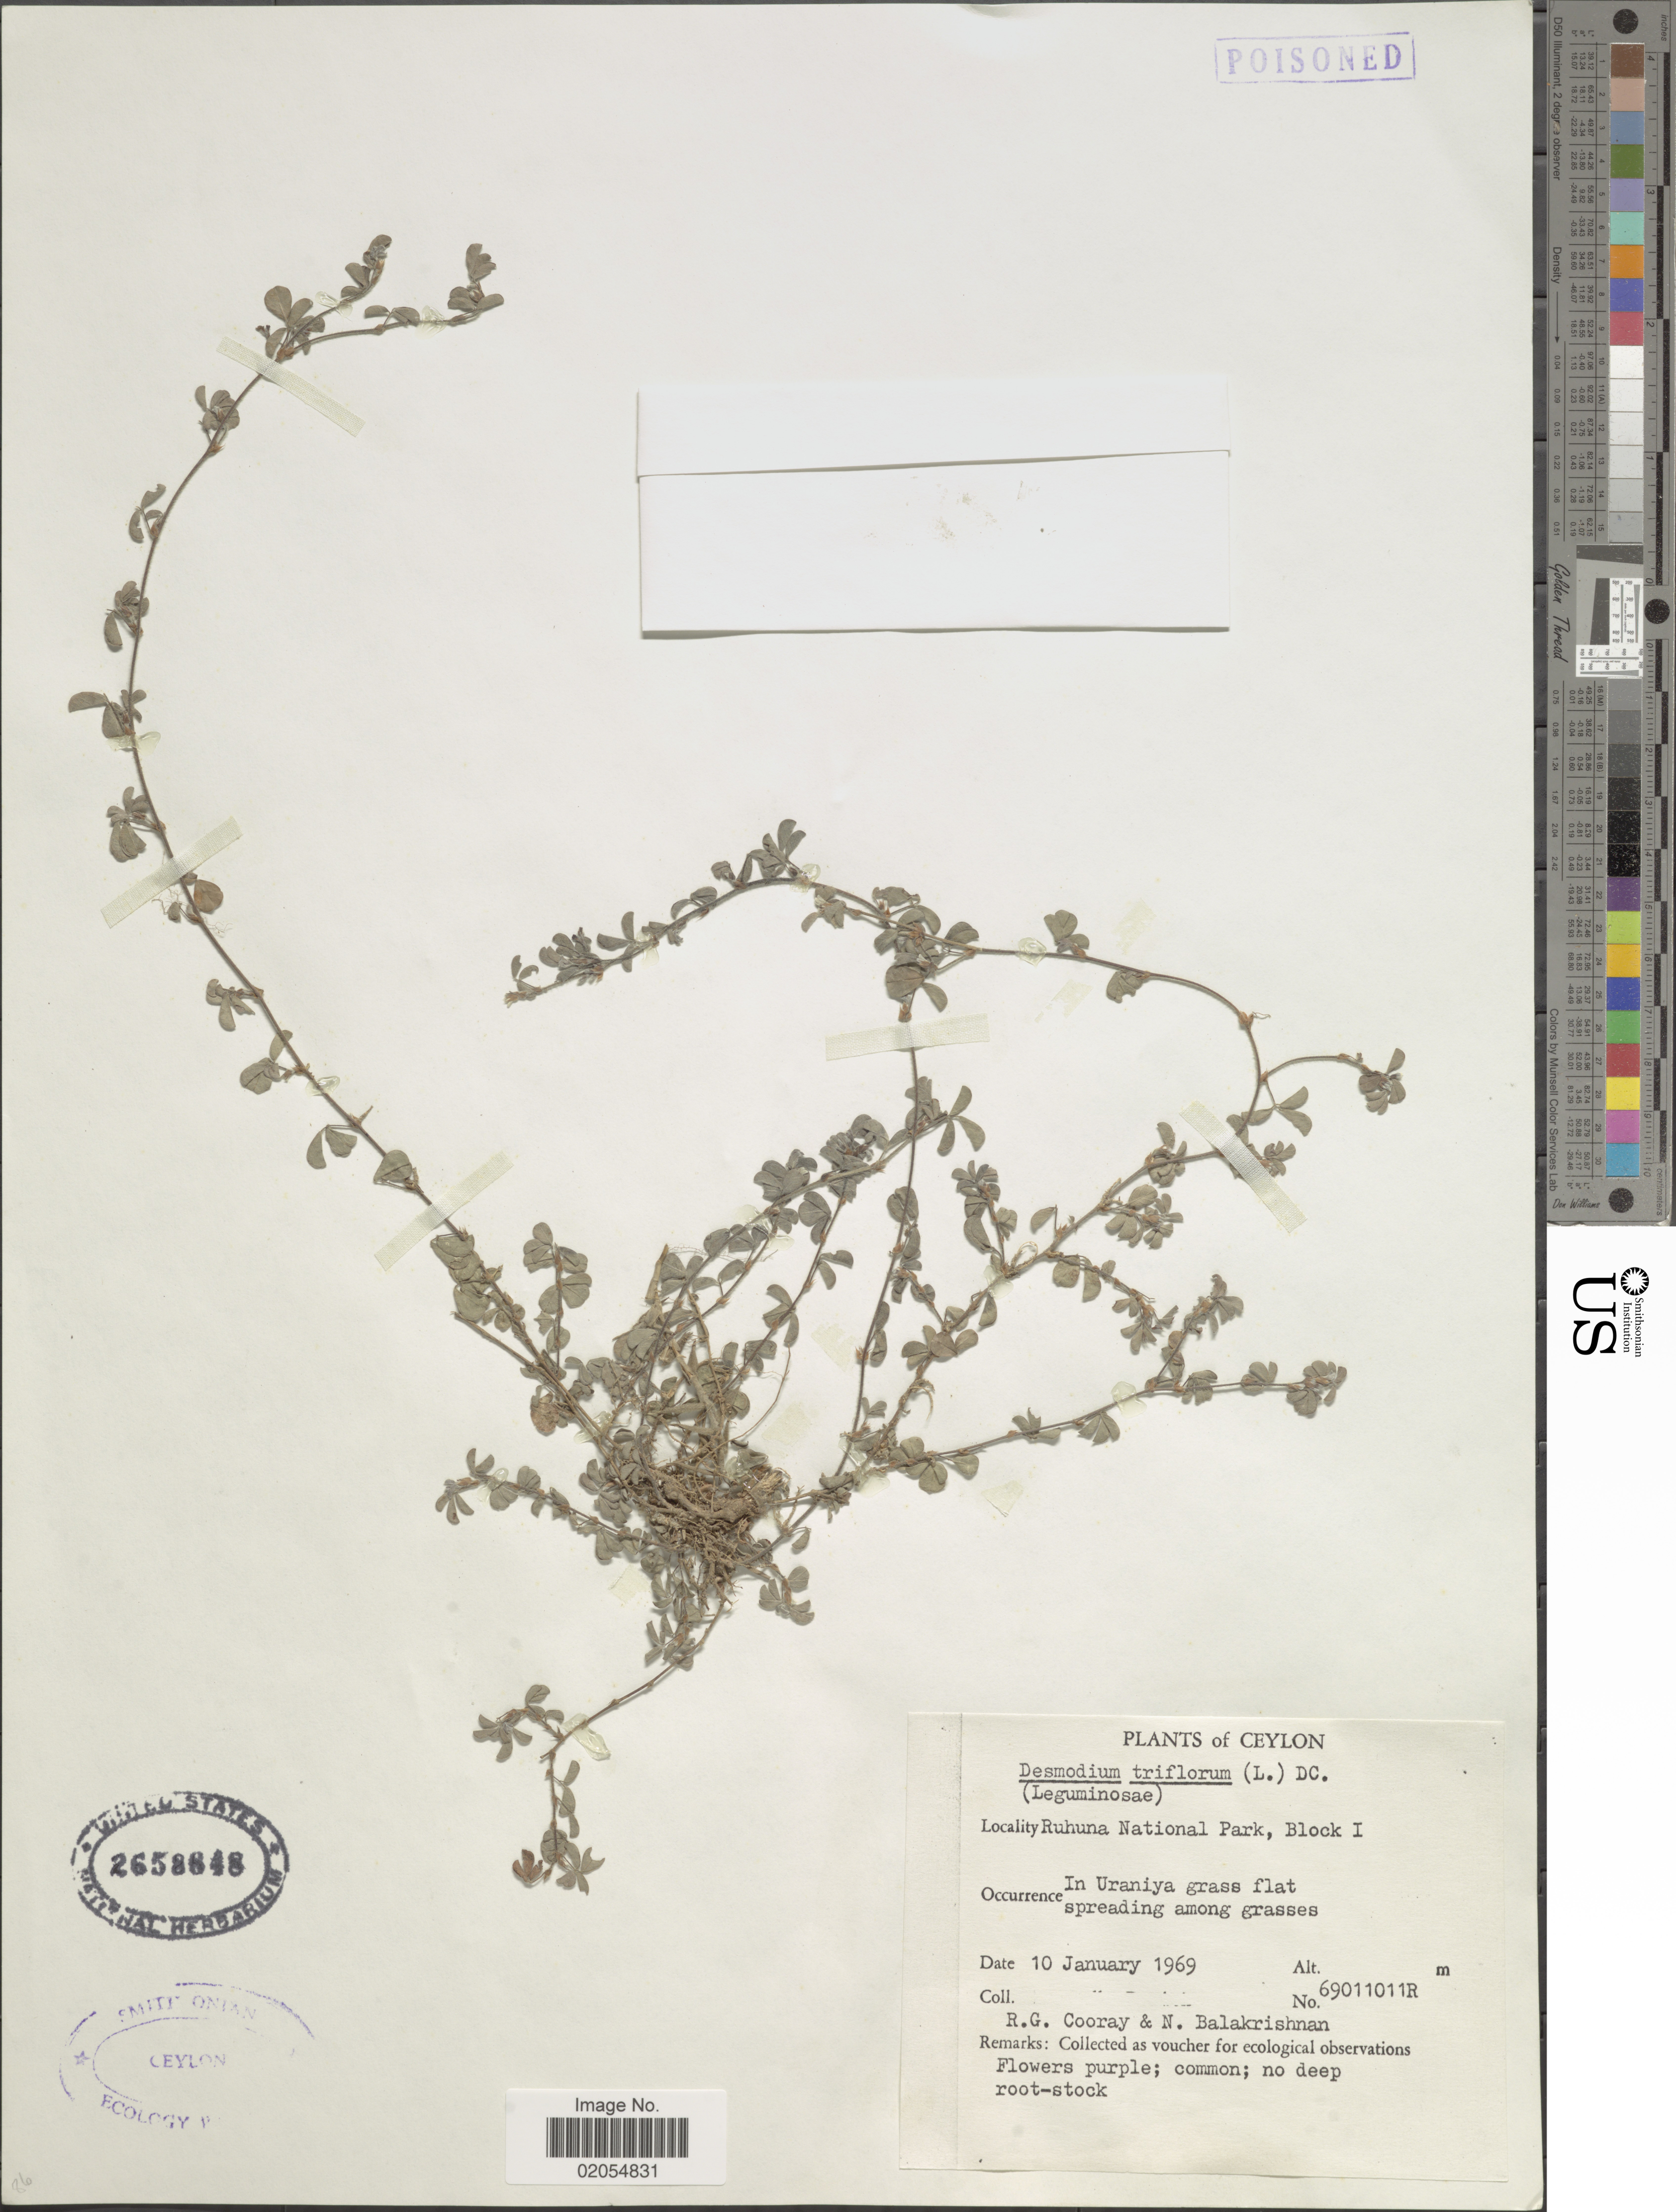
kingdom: Plantae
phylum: Tracheophyta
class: Magnoliopsida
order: Fabales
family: Fabaceae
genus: Grona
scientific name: Grona triflora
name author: (L.) H. Ohashi & K. Ohashi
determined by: Strong, Mark T., (BOT), Smithsonian Institution - National Museum of Natural History (UNITED STATES)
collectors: R. Cooray & N. Balakrishnan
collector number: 69011011R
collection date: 1969-01-10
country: Sri Lanka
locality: Ceylon, Ruhuna National Park, Block 1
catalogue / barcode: US 658848